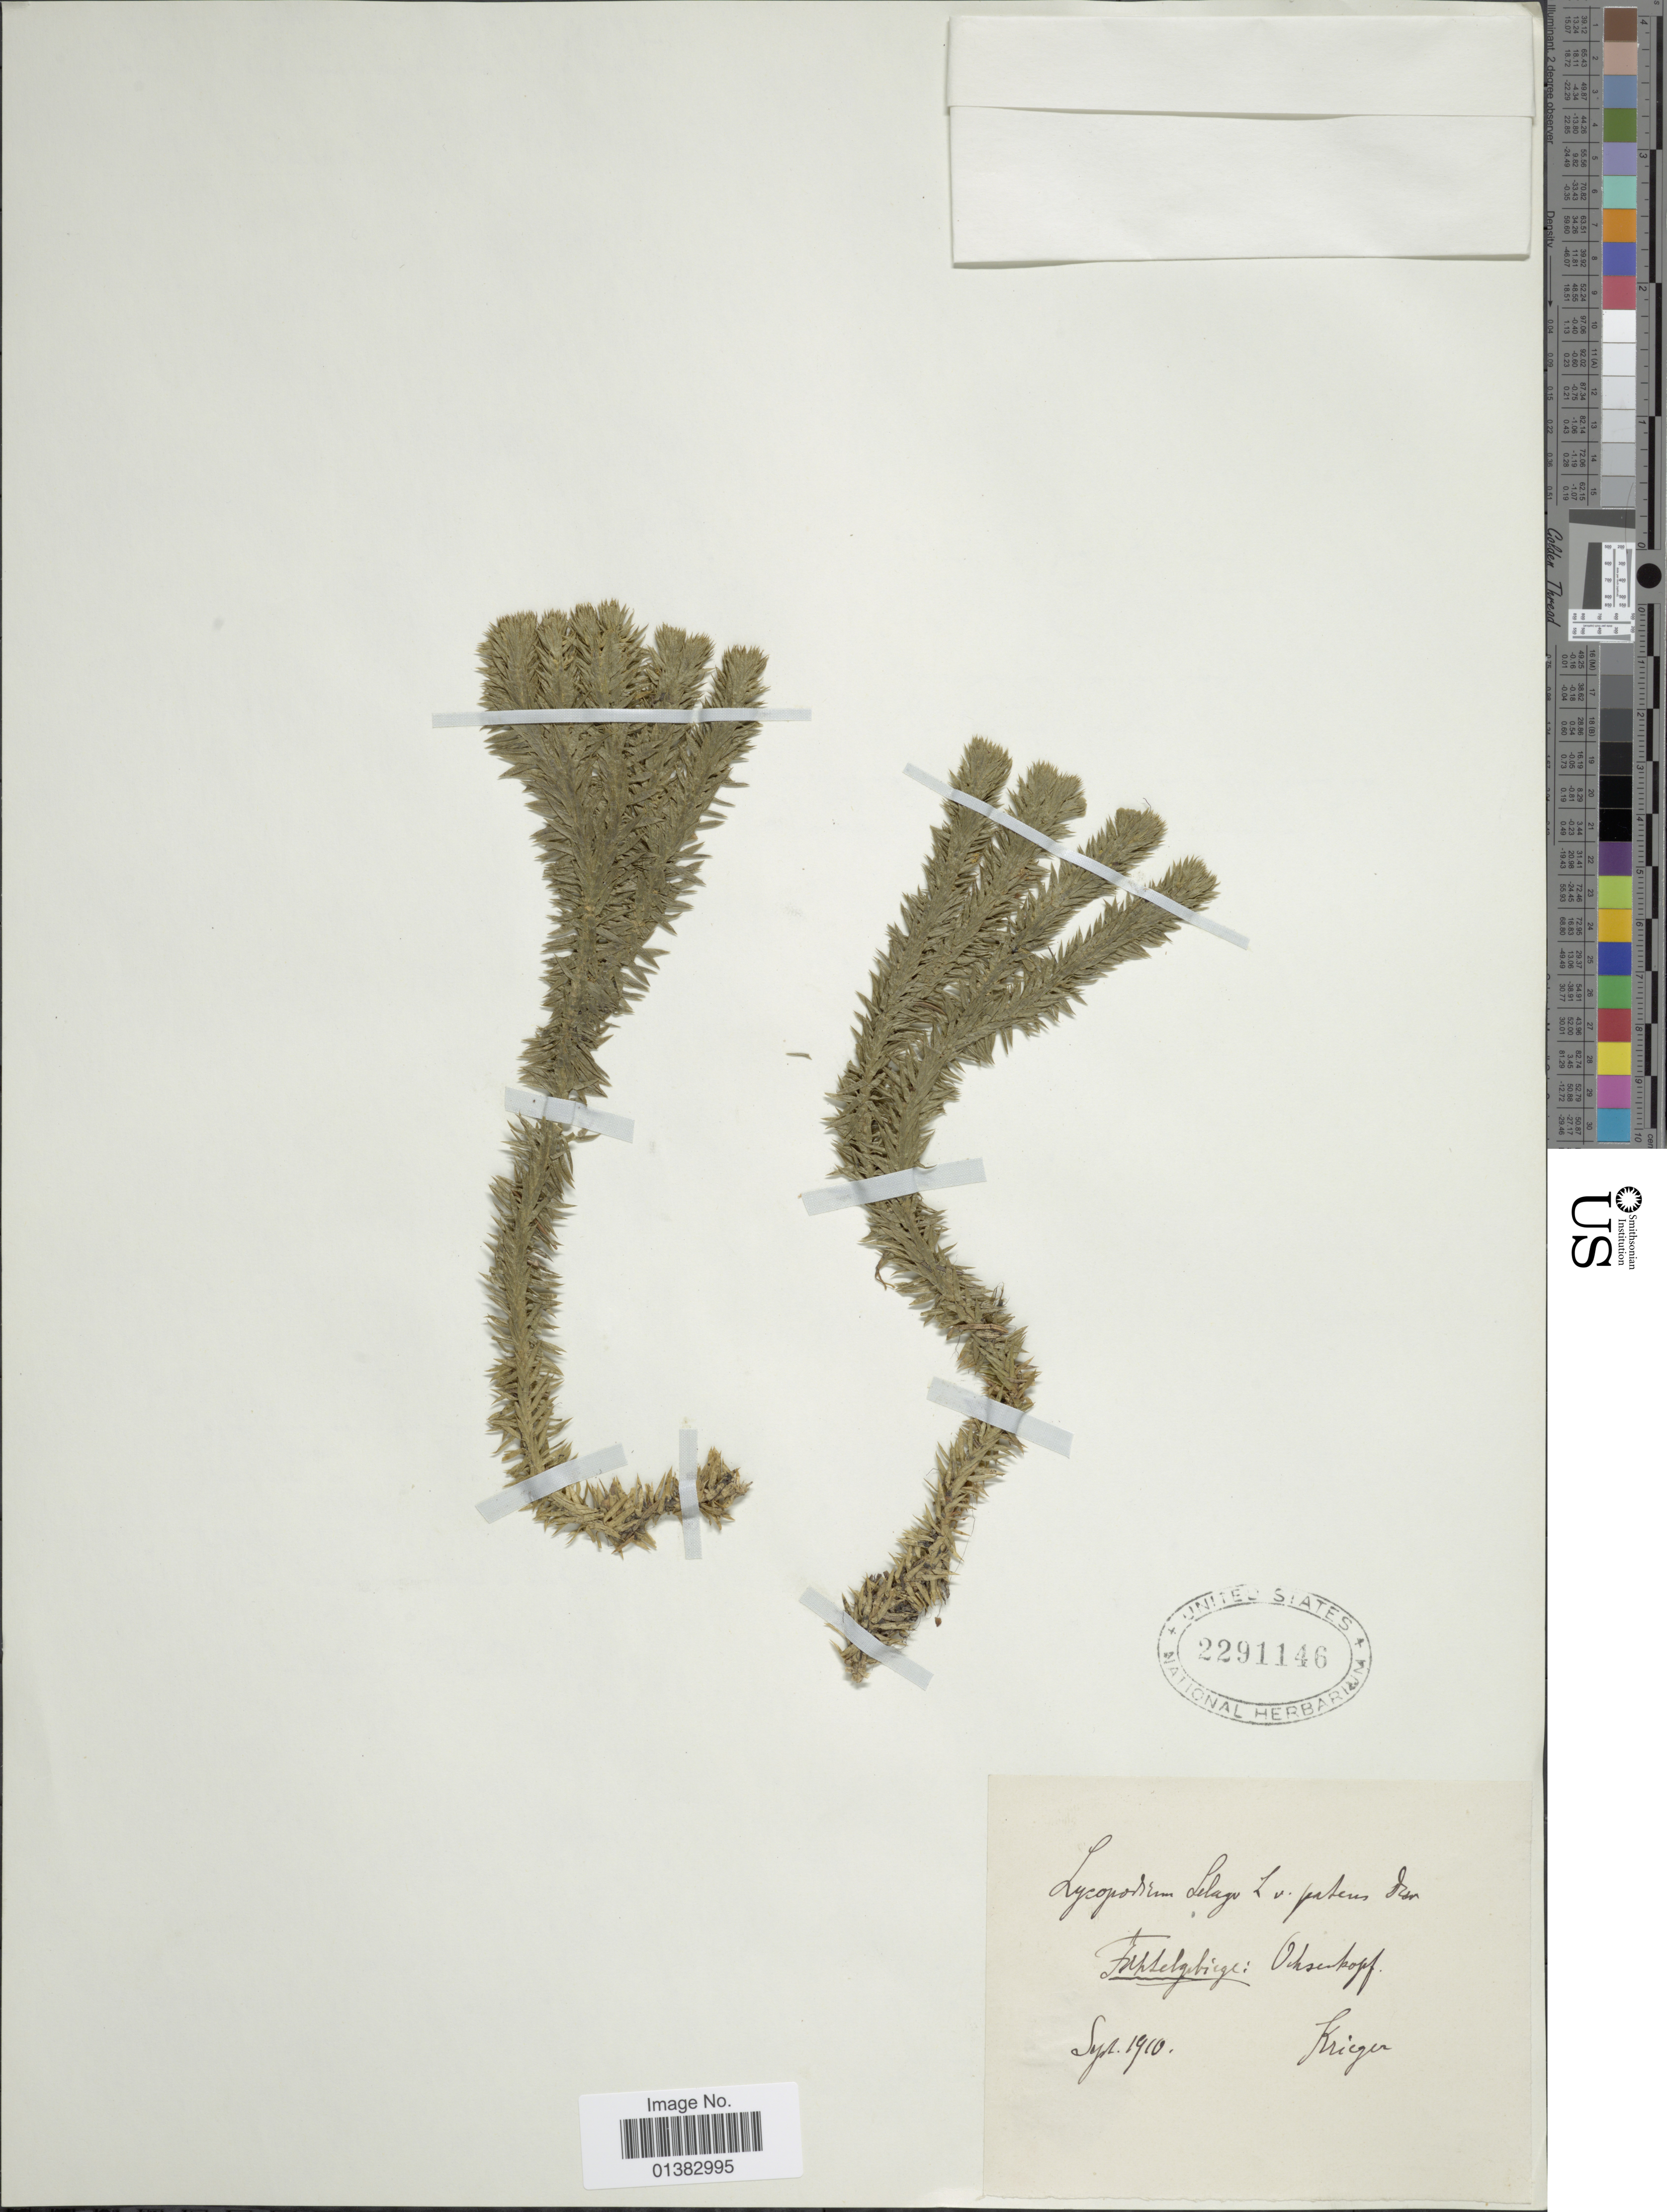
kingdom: Plantae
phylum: Tracheophyta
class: Lycopodiopsida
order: Lycopodiales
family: Lycopodiaceae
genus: Huperzia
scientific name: Huperzia selago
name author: (L.) Bernh. ex Schrank & Mart.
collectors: Krieger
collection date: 1910-09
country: Germany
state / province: Bayern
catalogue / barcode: US 2291146